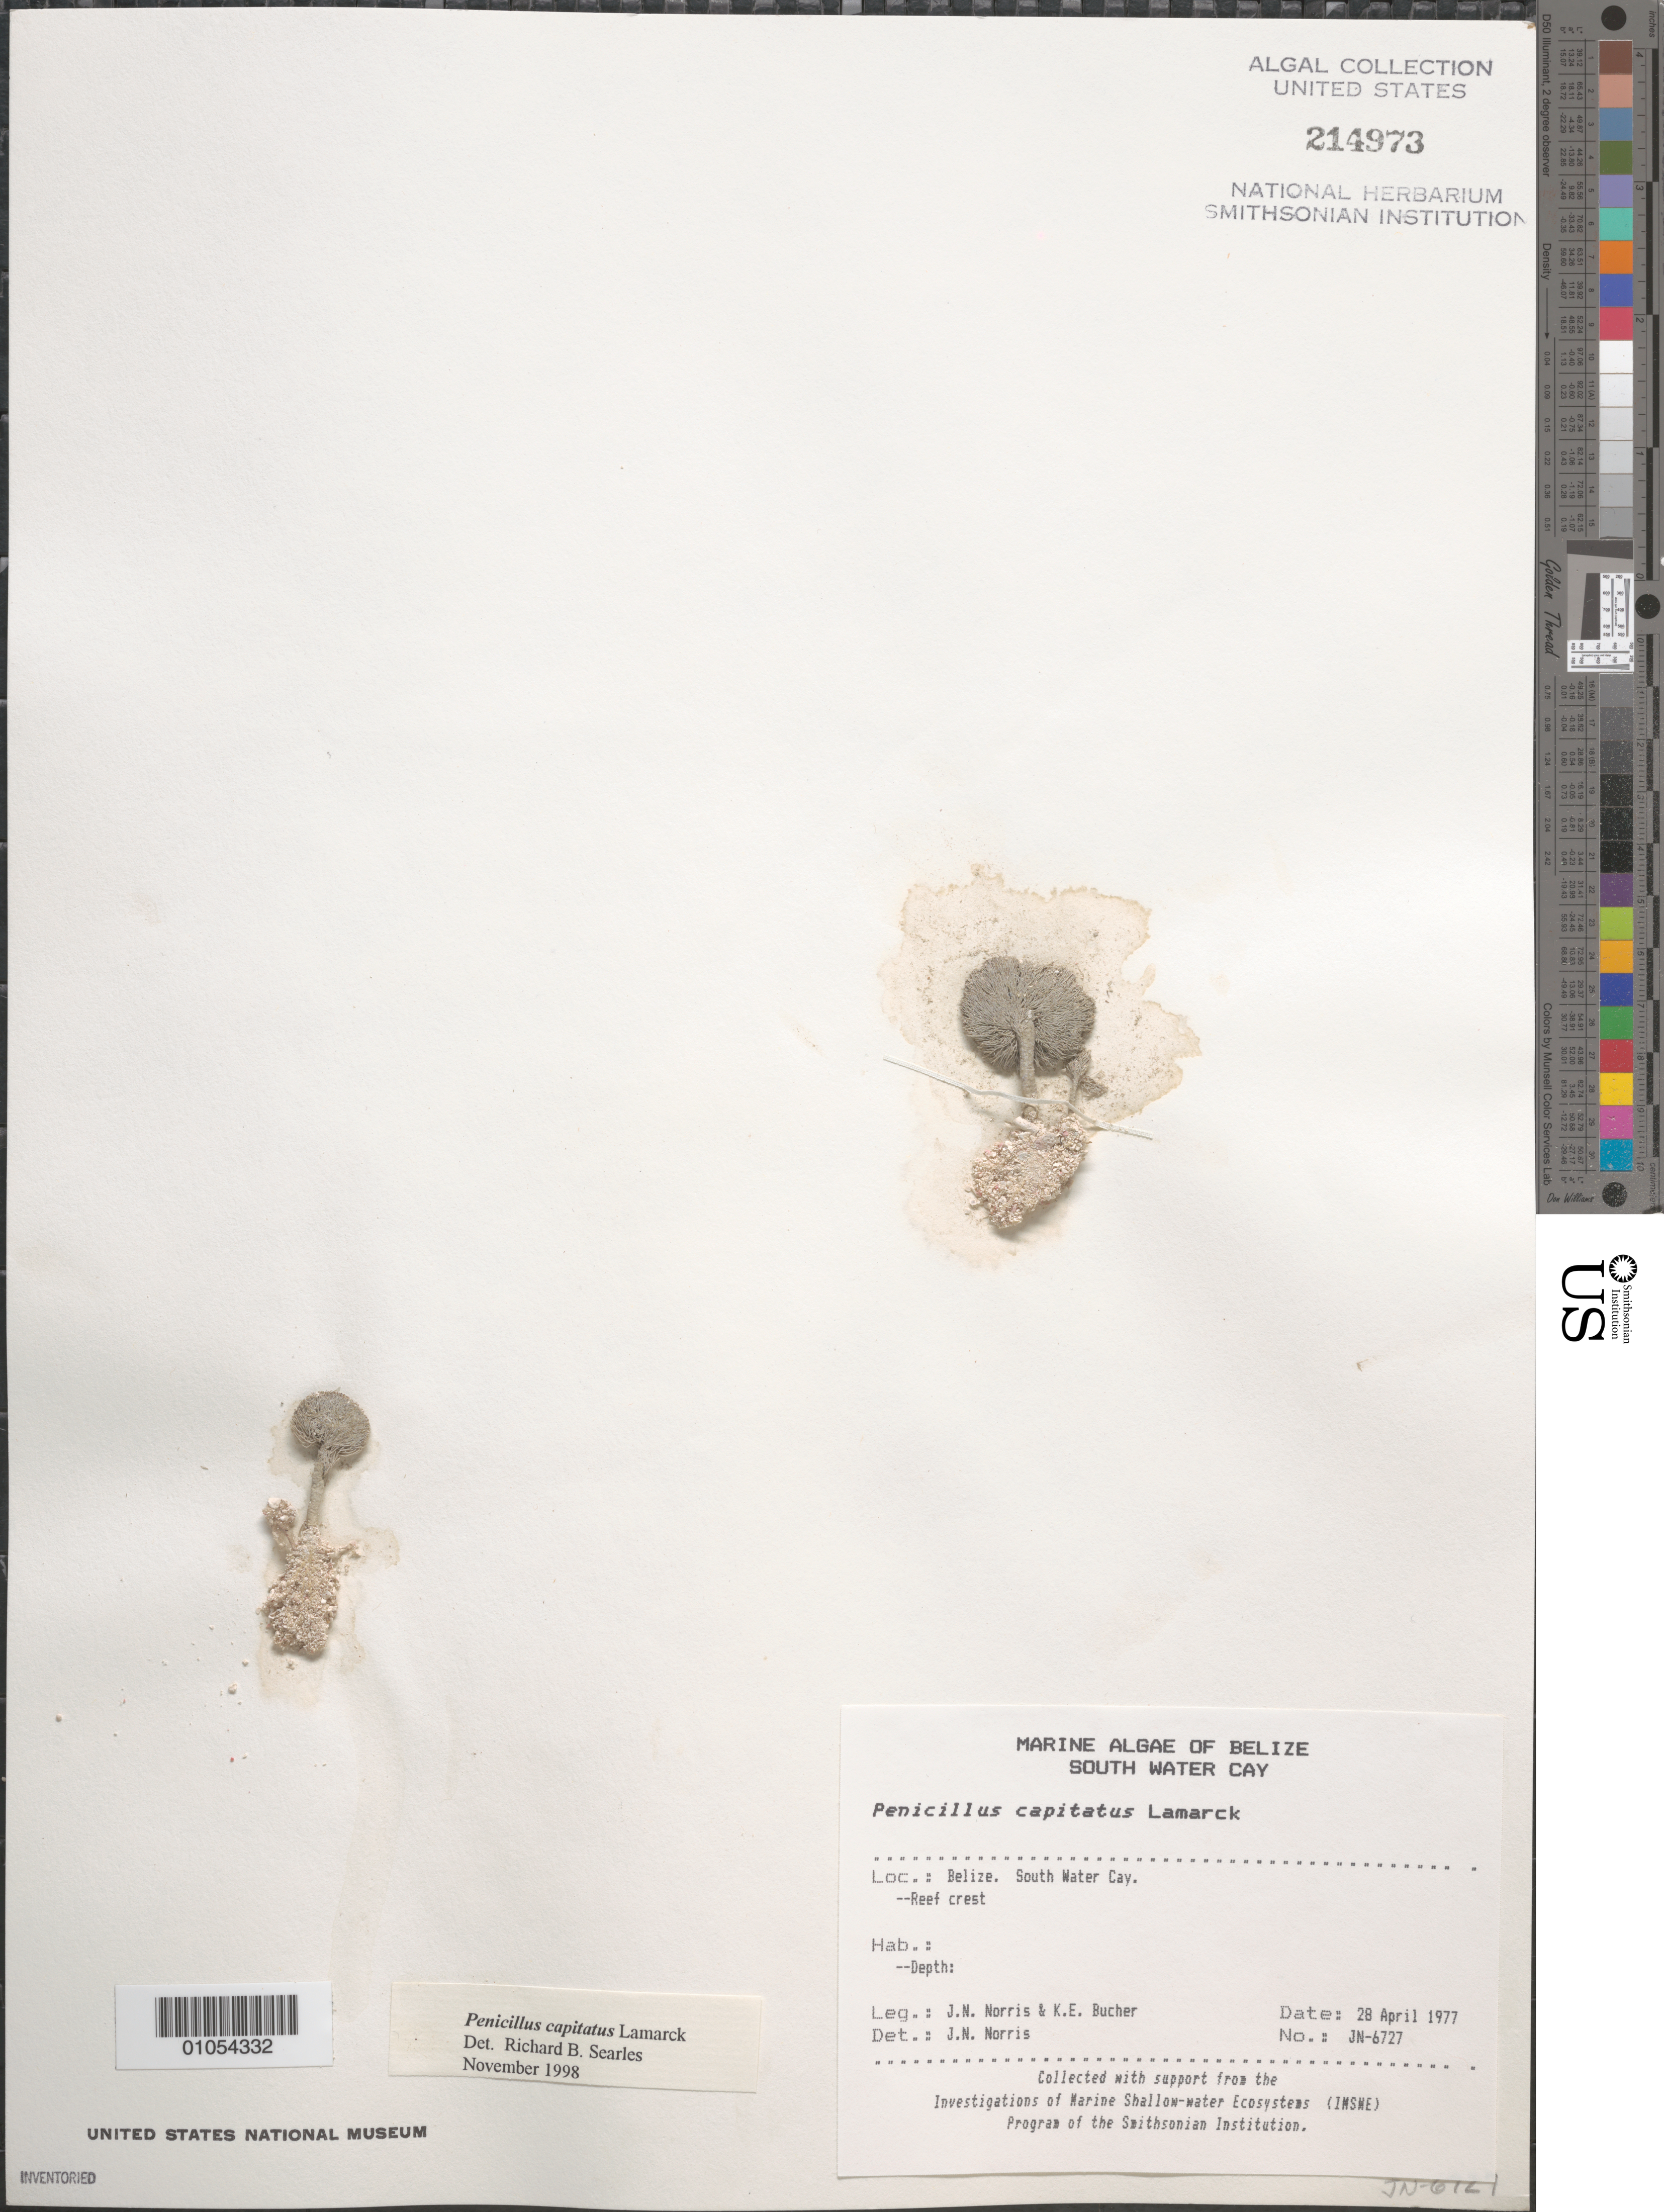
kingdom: Plantae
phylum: Chlorophyta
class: Ulvophyceae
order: Bryopsidales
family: Udoteaceae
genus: Penicillus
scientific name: Penicillus capitatus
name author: Lam.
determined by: Searles, R. B.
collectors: J. N. Norris & K. E. Bucher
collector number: JN-6727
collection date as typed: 28 Apr 1977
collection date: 1977-04-28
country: Belize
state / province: Stann Creek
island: South Water Cay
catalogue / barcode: US 214973